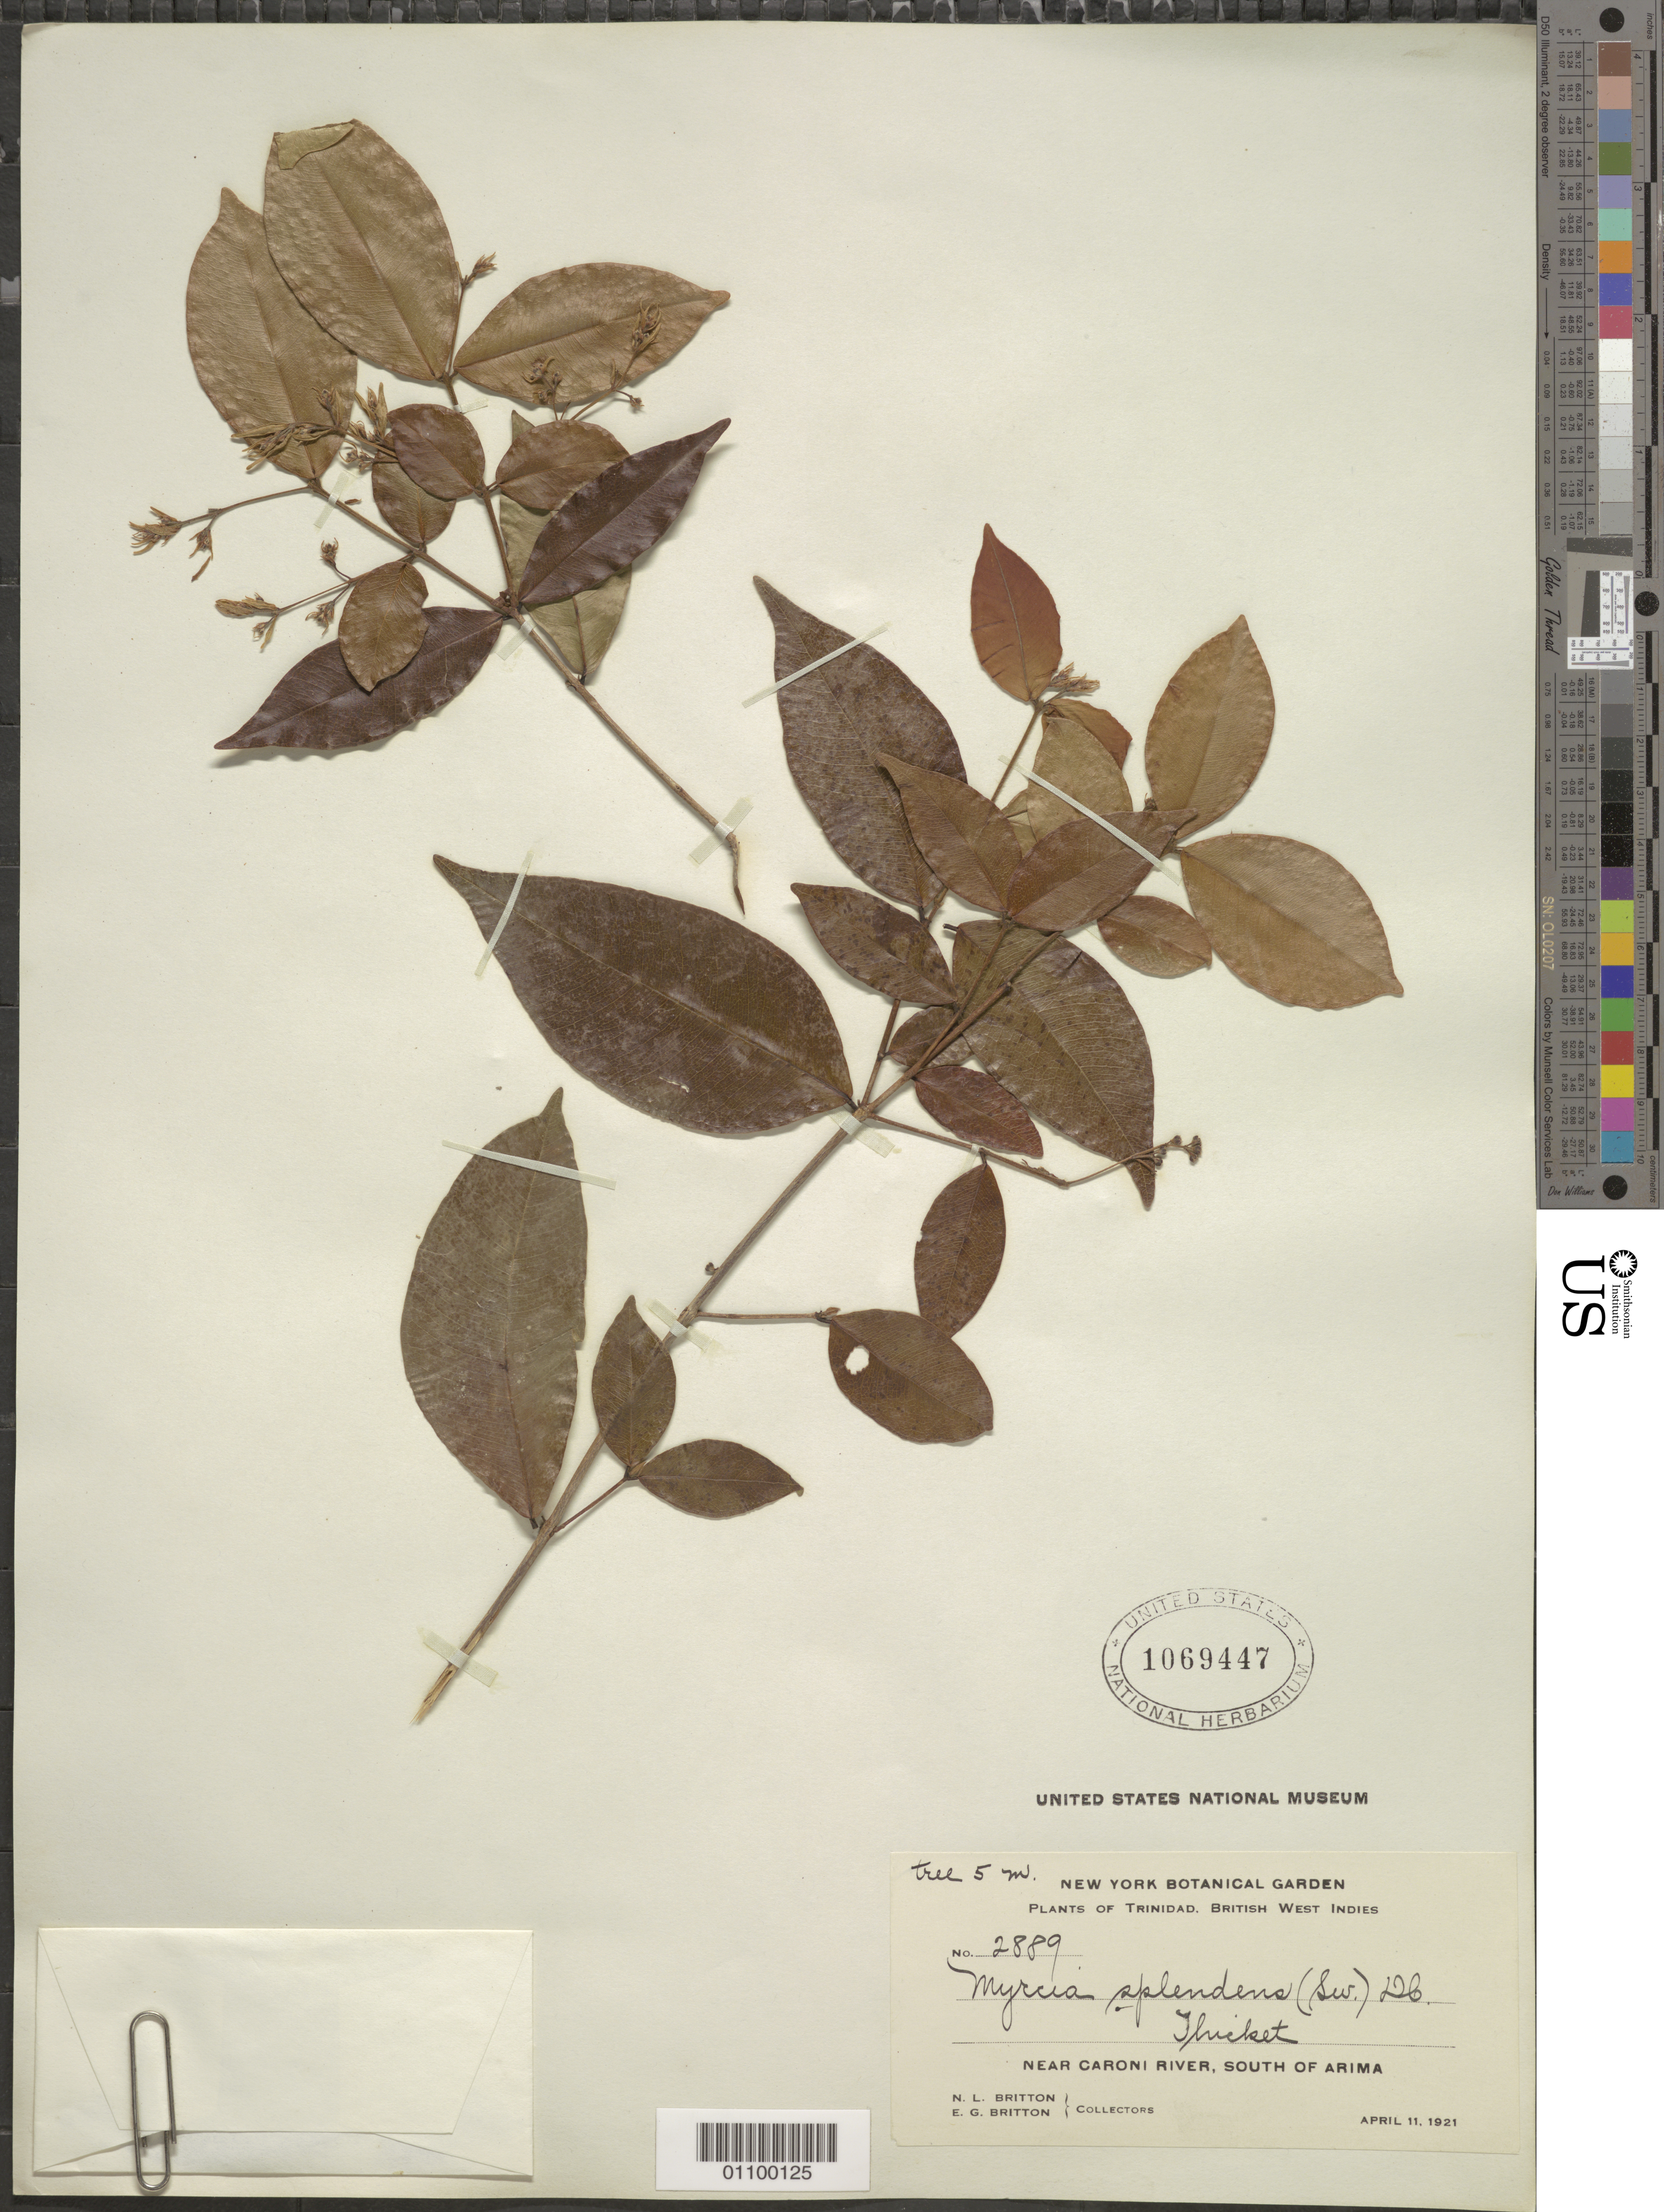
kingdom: Plantae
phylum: Tracheophyta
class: Magnoliopsida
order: Myrtales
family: Myrtaceae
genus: Myrcia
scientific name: Myrcia splendens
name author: (Sw.) DC.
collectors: N. Britton & E. G. Britton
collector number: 2889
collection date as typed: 11 Apr 1921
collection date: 1921-04-11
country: Trinidad and Tobago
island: Trinidad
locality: Near Caroni River, South of Arima. Thicket.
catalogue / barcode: US 1069447